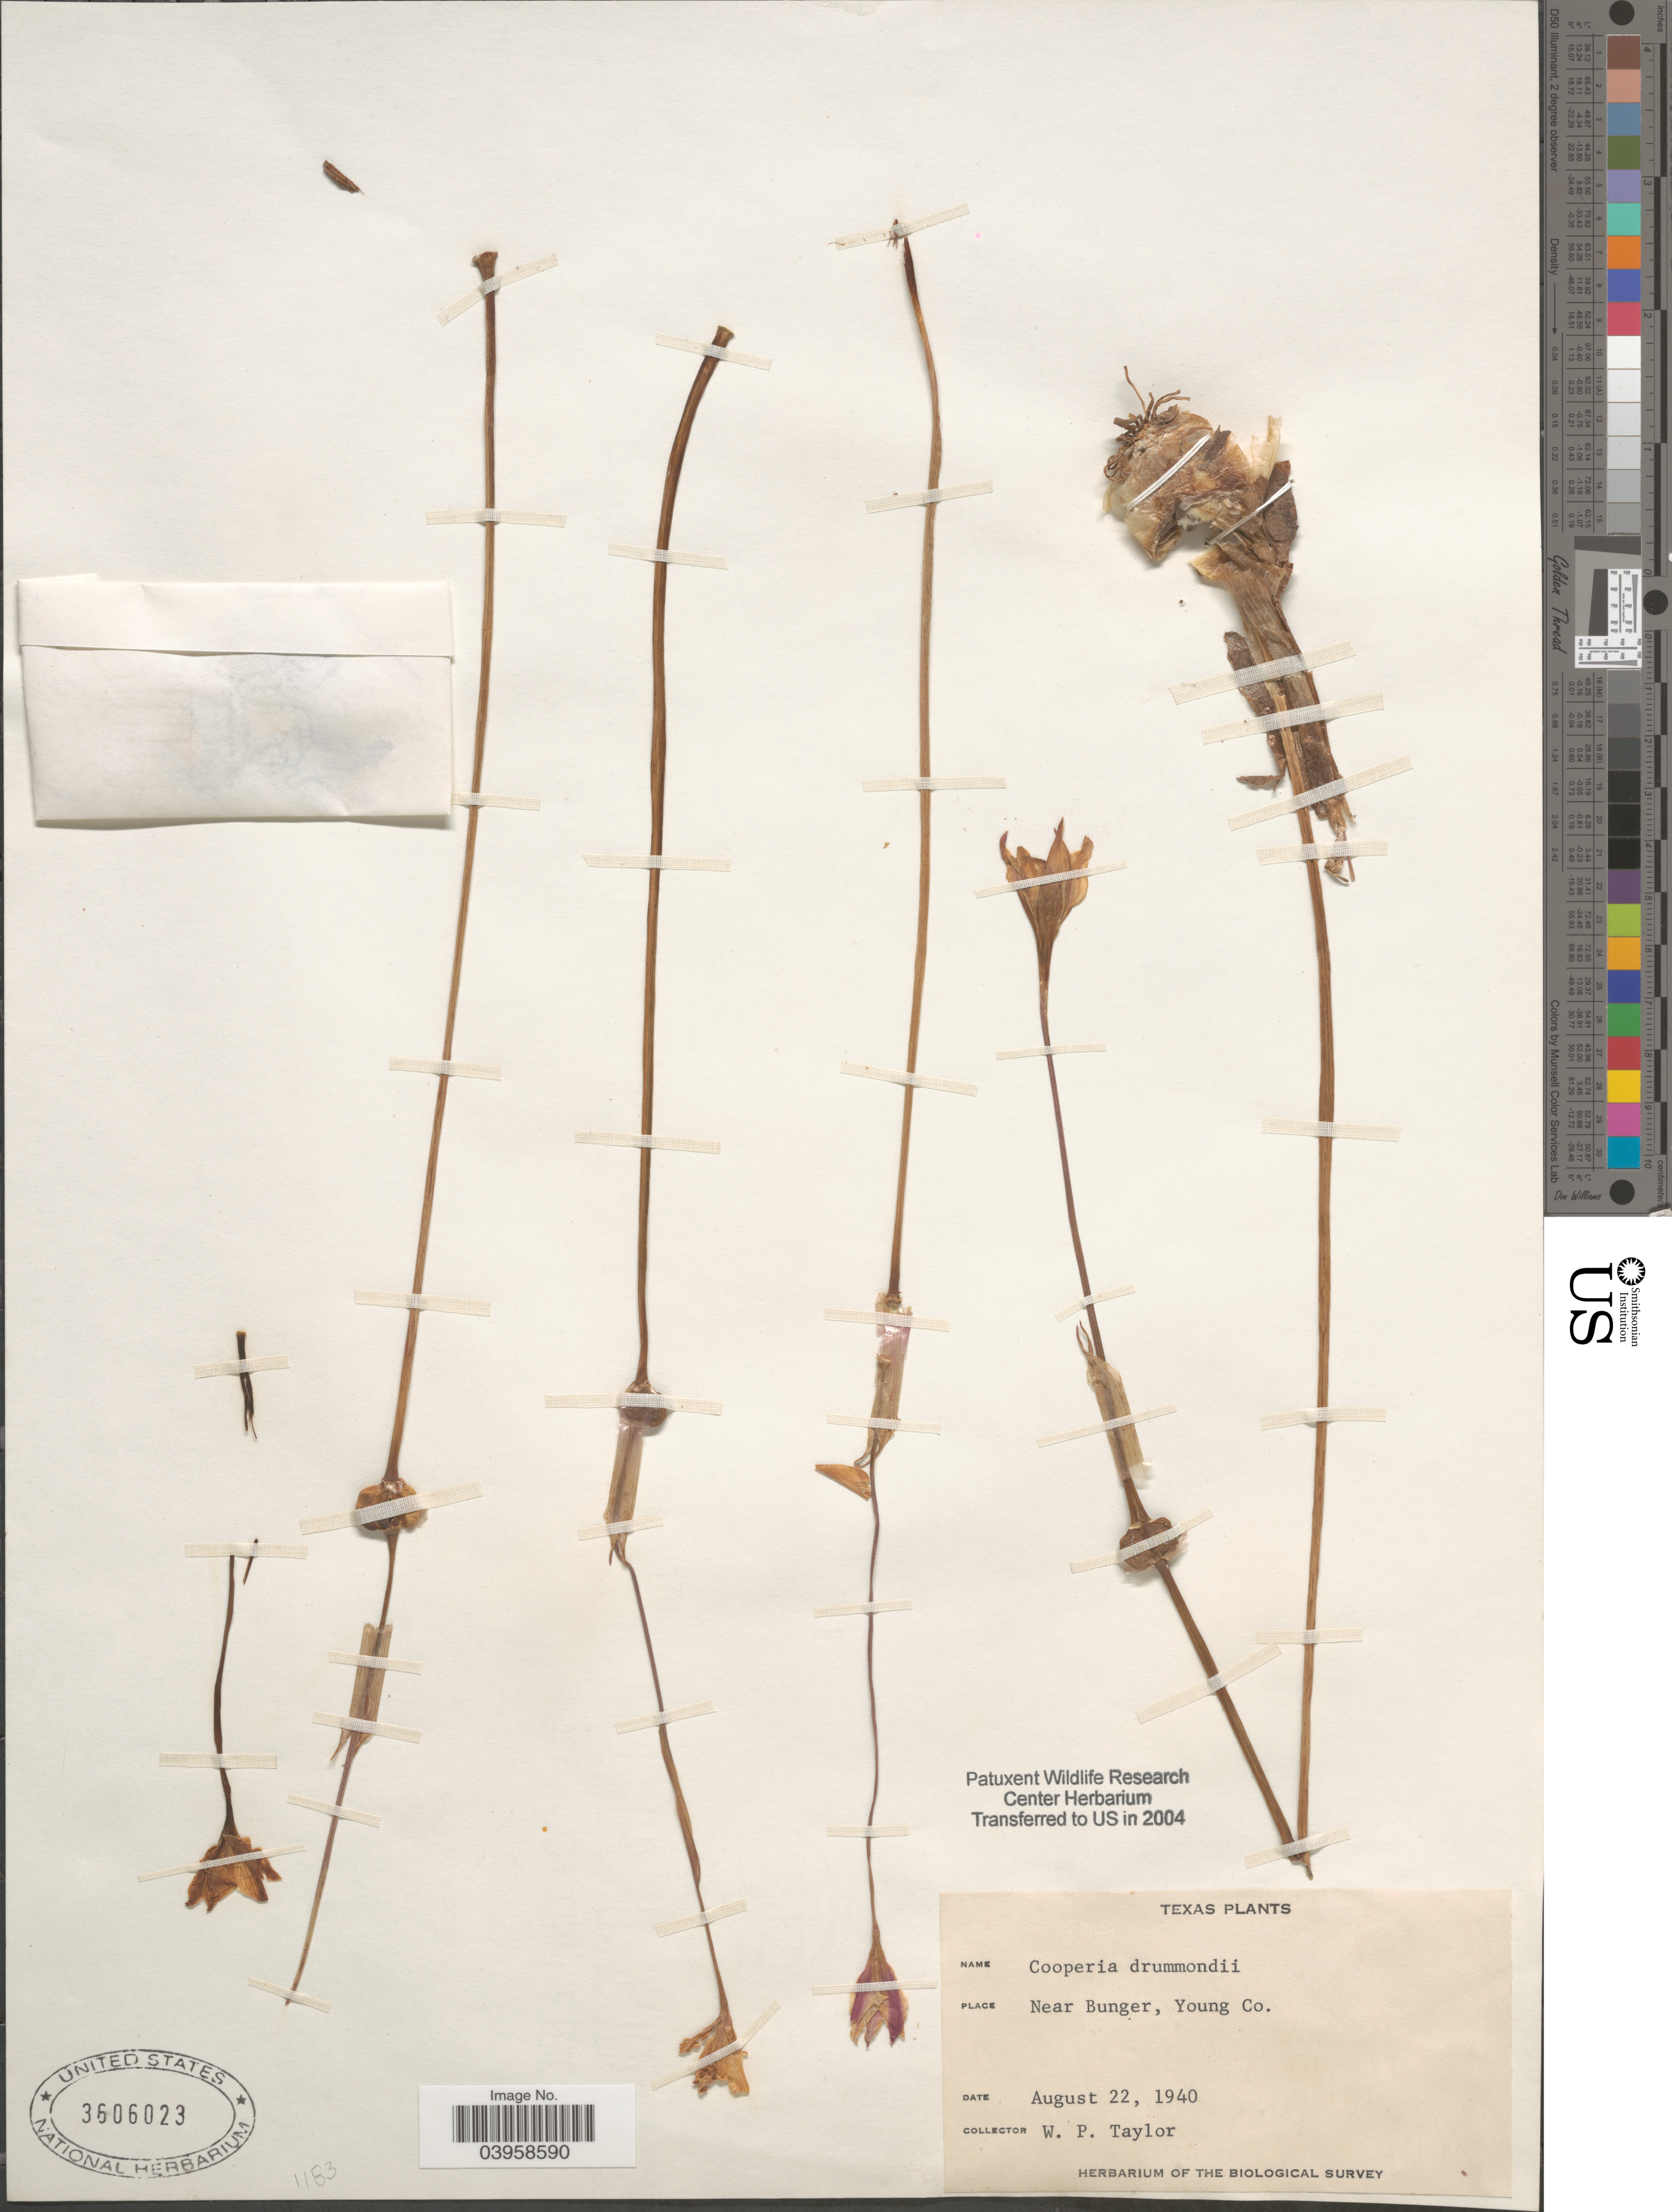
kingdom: Plantae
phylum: Tracheophyta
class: Liliopsida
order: Asparagales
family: Amaryllidaceae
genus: Zephyranthes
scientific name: Zephyranthes chlorosolen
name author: (Herb.) D. Dietr.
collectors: W. P. Taylor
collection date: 1940-08-22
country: United States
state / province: Texas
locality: Near Bunger, Young Co.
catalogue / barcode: US 3606023